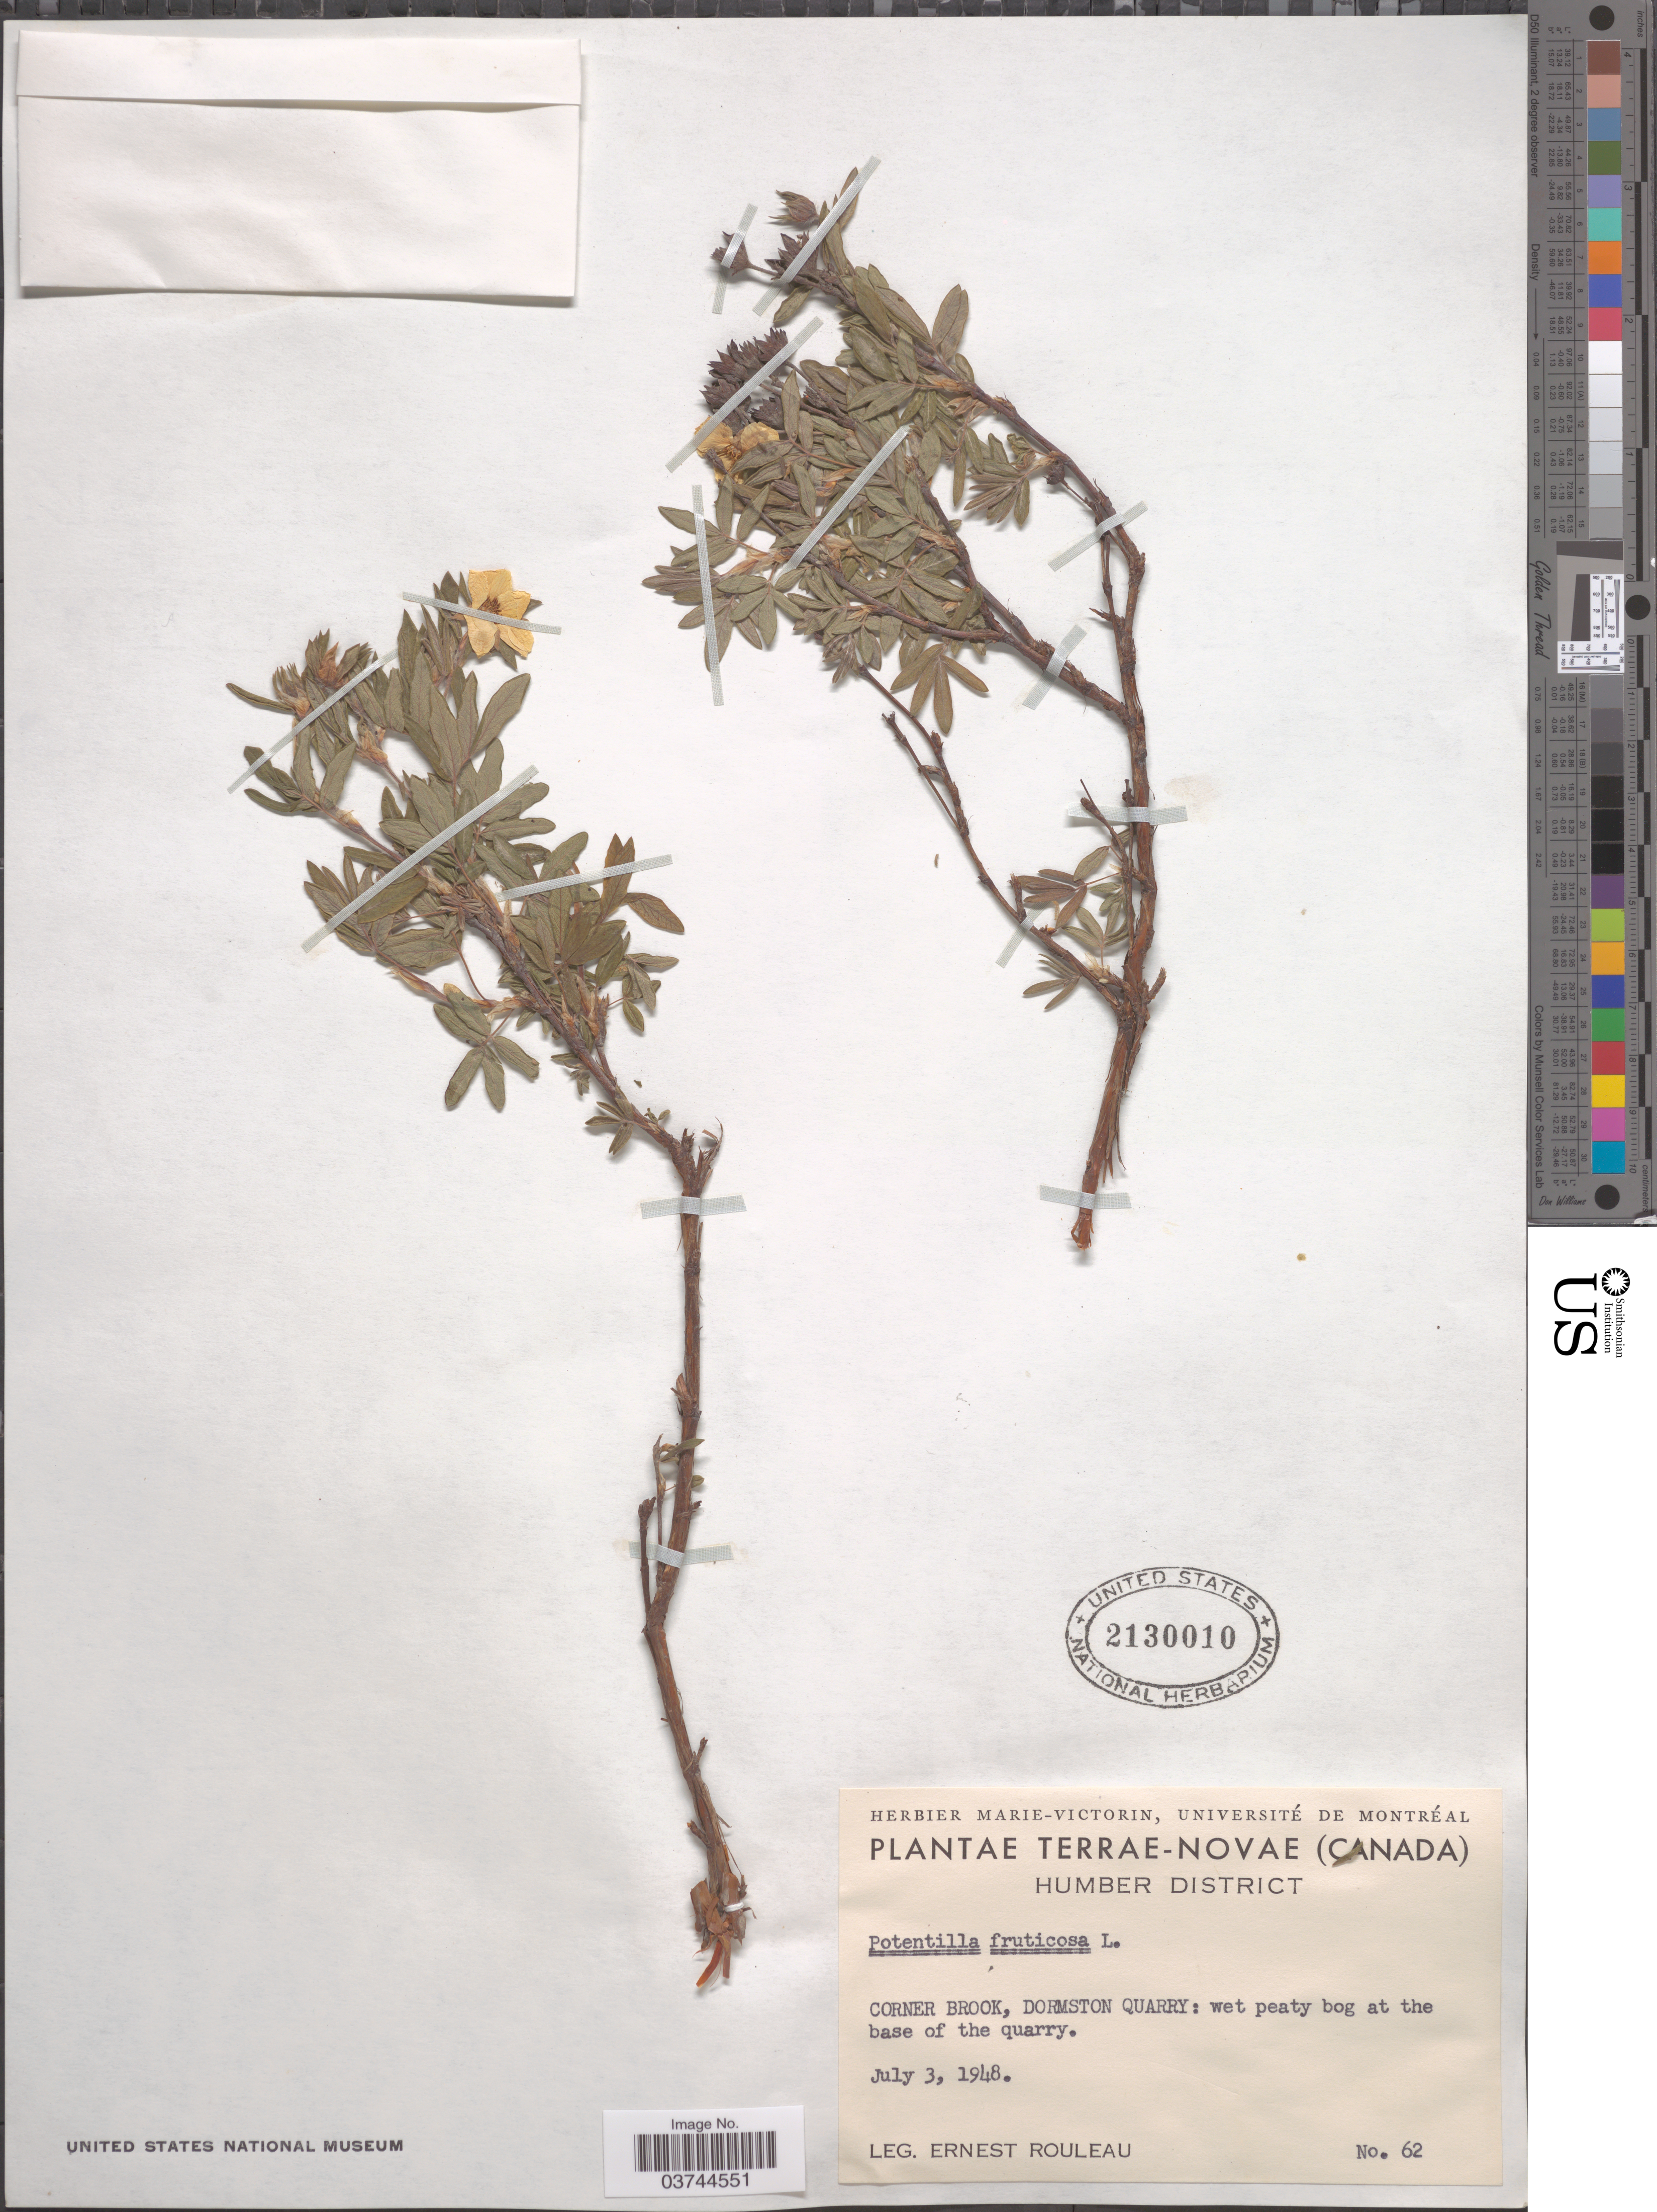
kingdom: Plantae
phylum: Tracheophyta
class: Magnoliopsida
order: Rosales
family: Rosaceae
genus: Dasiphora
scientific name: Dasiphora fruticosa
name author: (L.) Rydb.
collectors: J. Rouleau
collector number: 62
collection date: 1948-07-03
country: Canada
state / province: Newfoundland and Labrador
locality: Terrae-Novae. Humber District. Corner Brook, Dormston Quarry: wet peaty bog at the base of the quarry.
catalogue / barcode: US 2130010